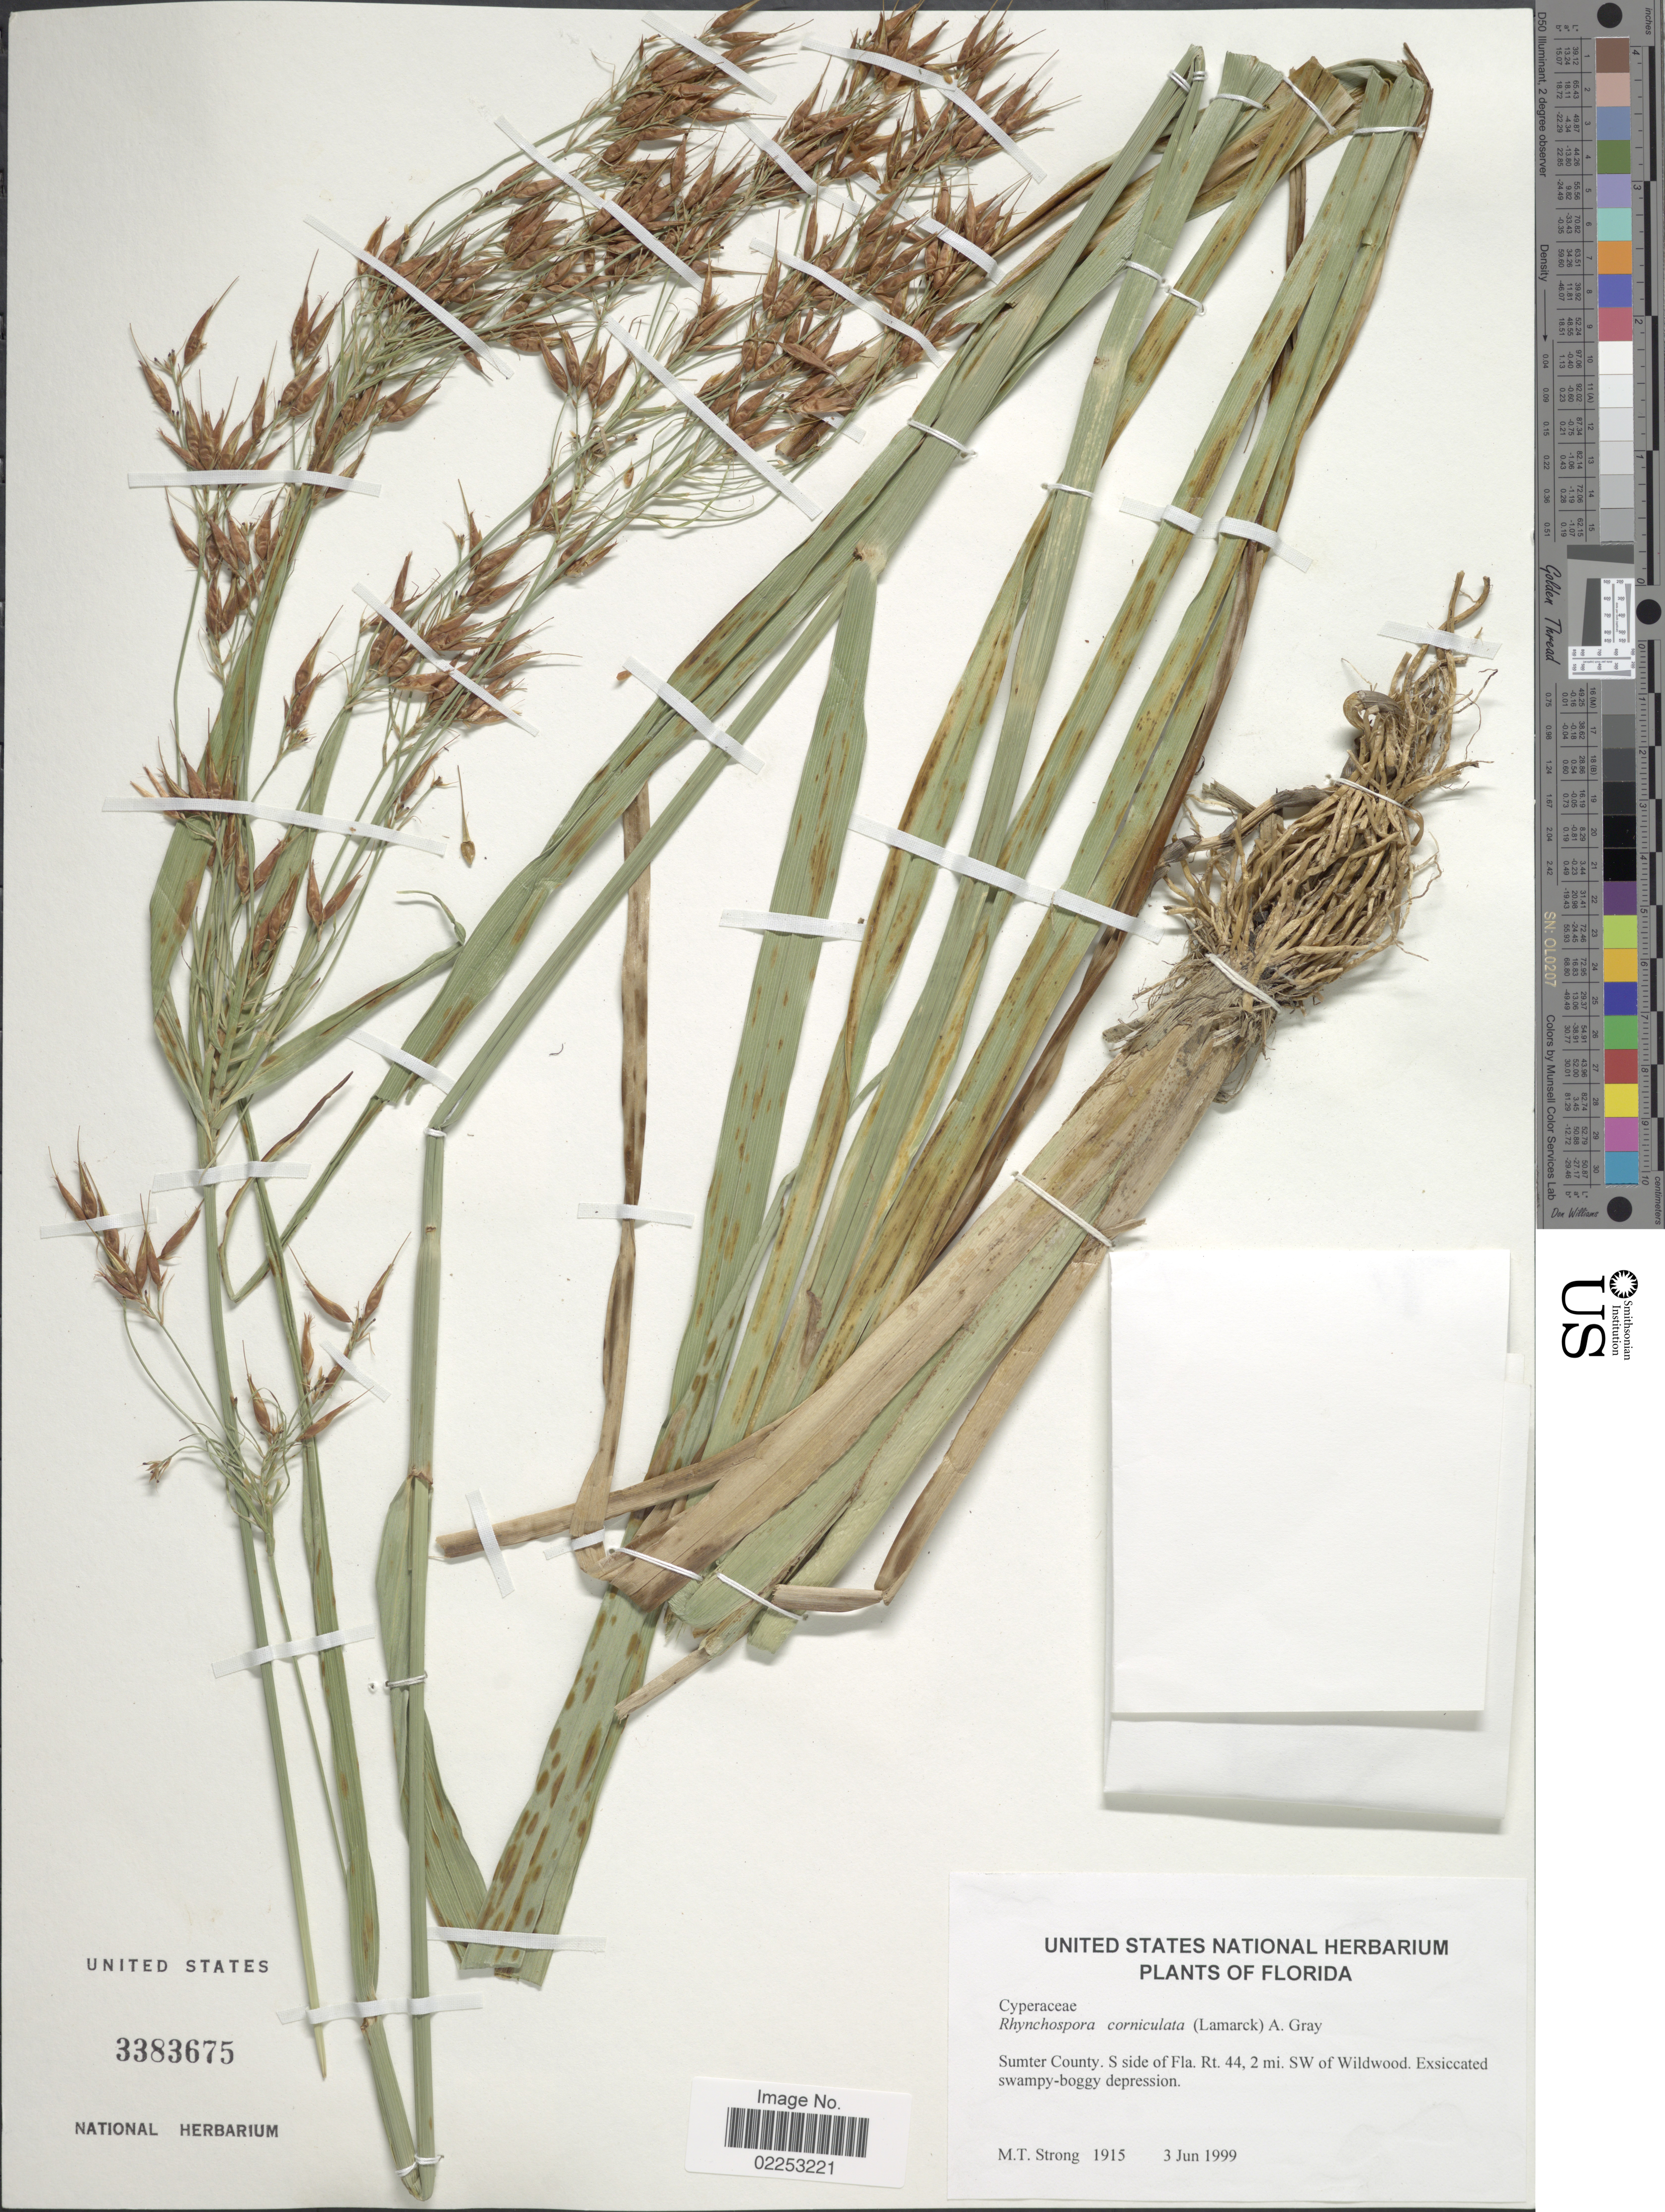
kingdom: Plantae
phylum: Tracheophyta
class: Liliopsida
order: Poales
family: Cyperaceae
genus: Rhynchospora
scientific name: Rhynchospora corniculata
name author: (Lam.) A. Gray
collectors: M. T. Strong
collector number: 1915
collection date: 1999-06-03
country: United States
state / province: Florida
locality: Sumter County. S side of Fla. Rt. 44, 2 mi. SW of Wildwood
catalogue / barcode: US 3383675